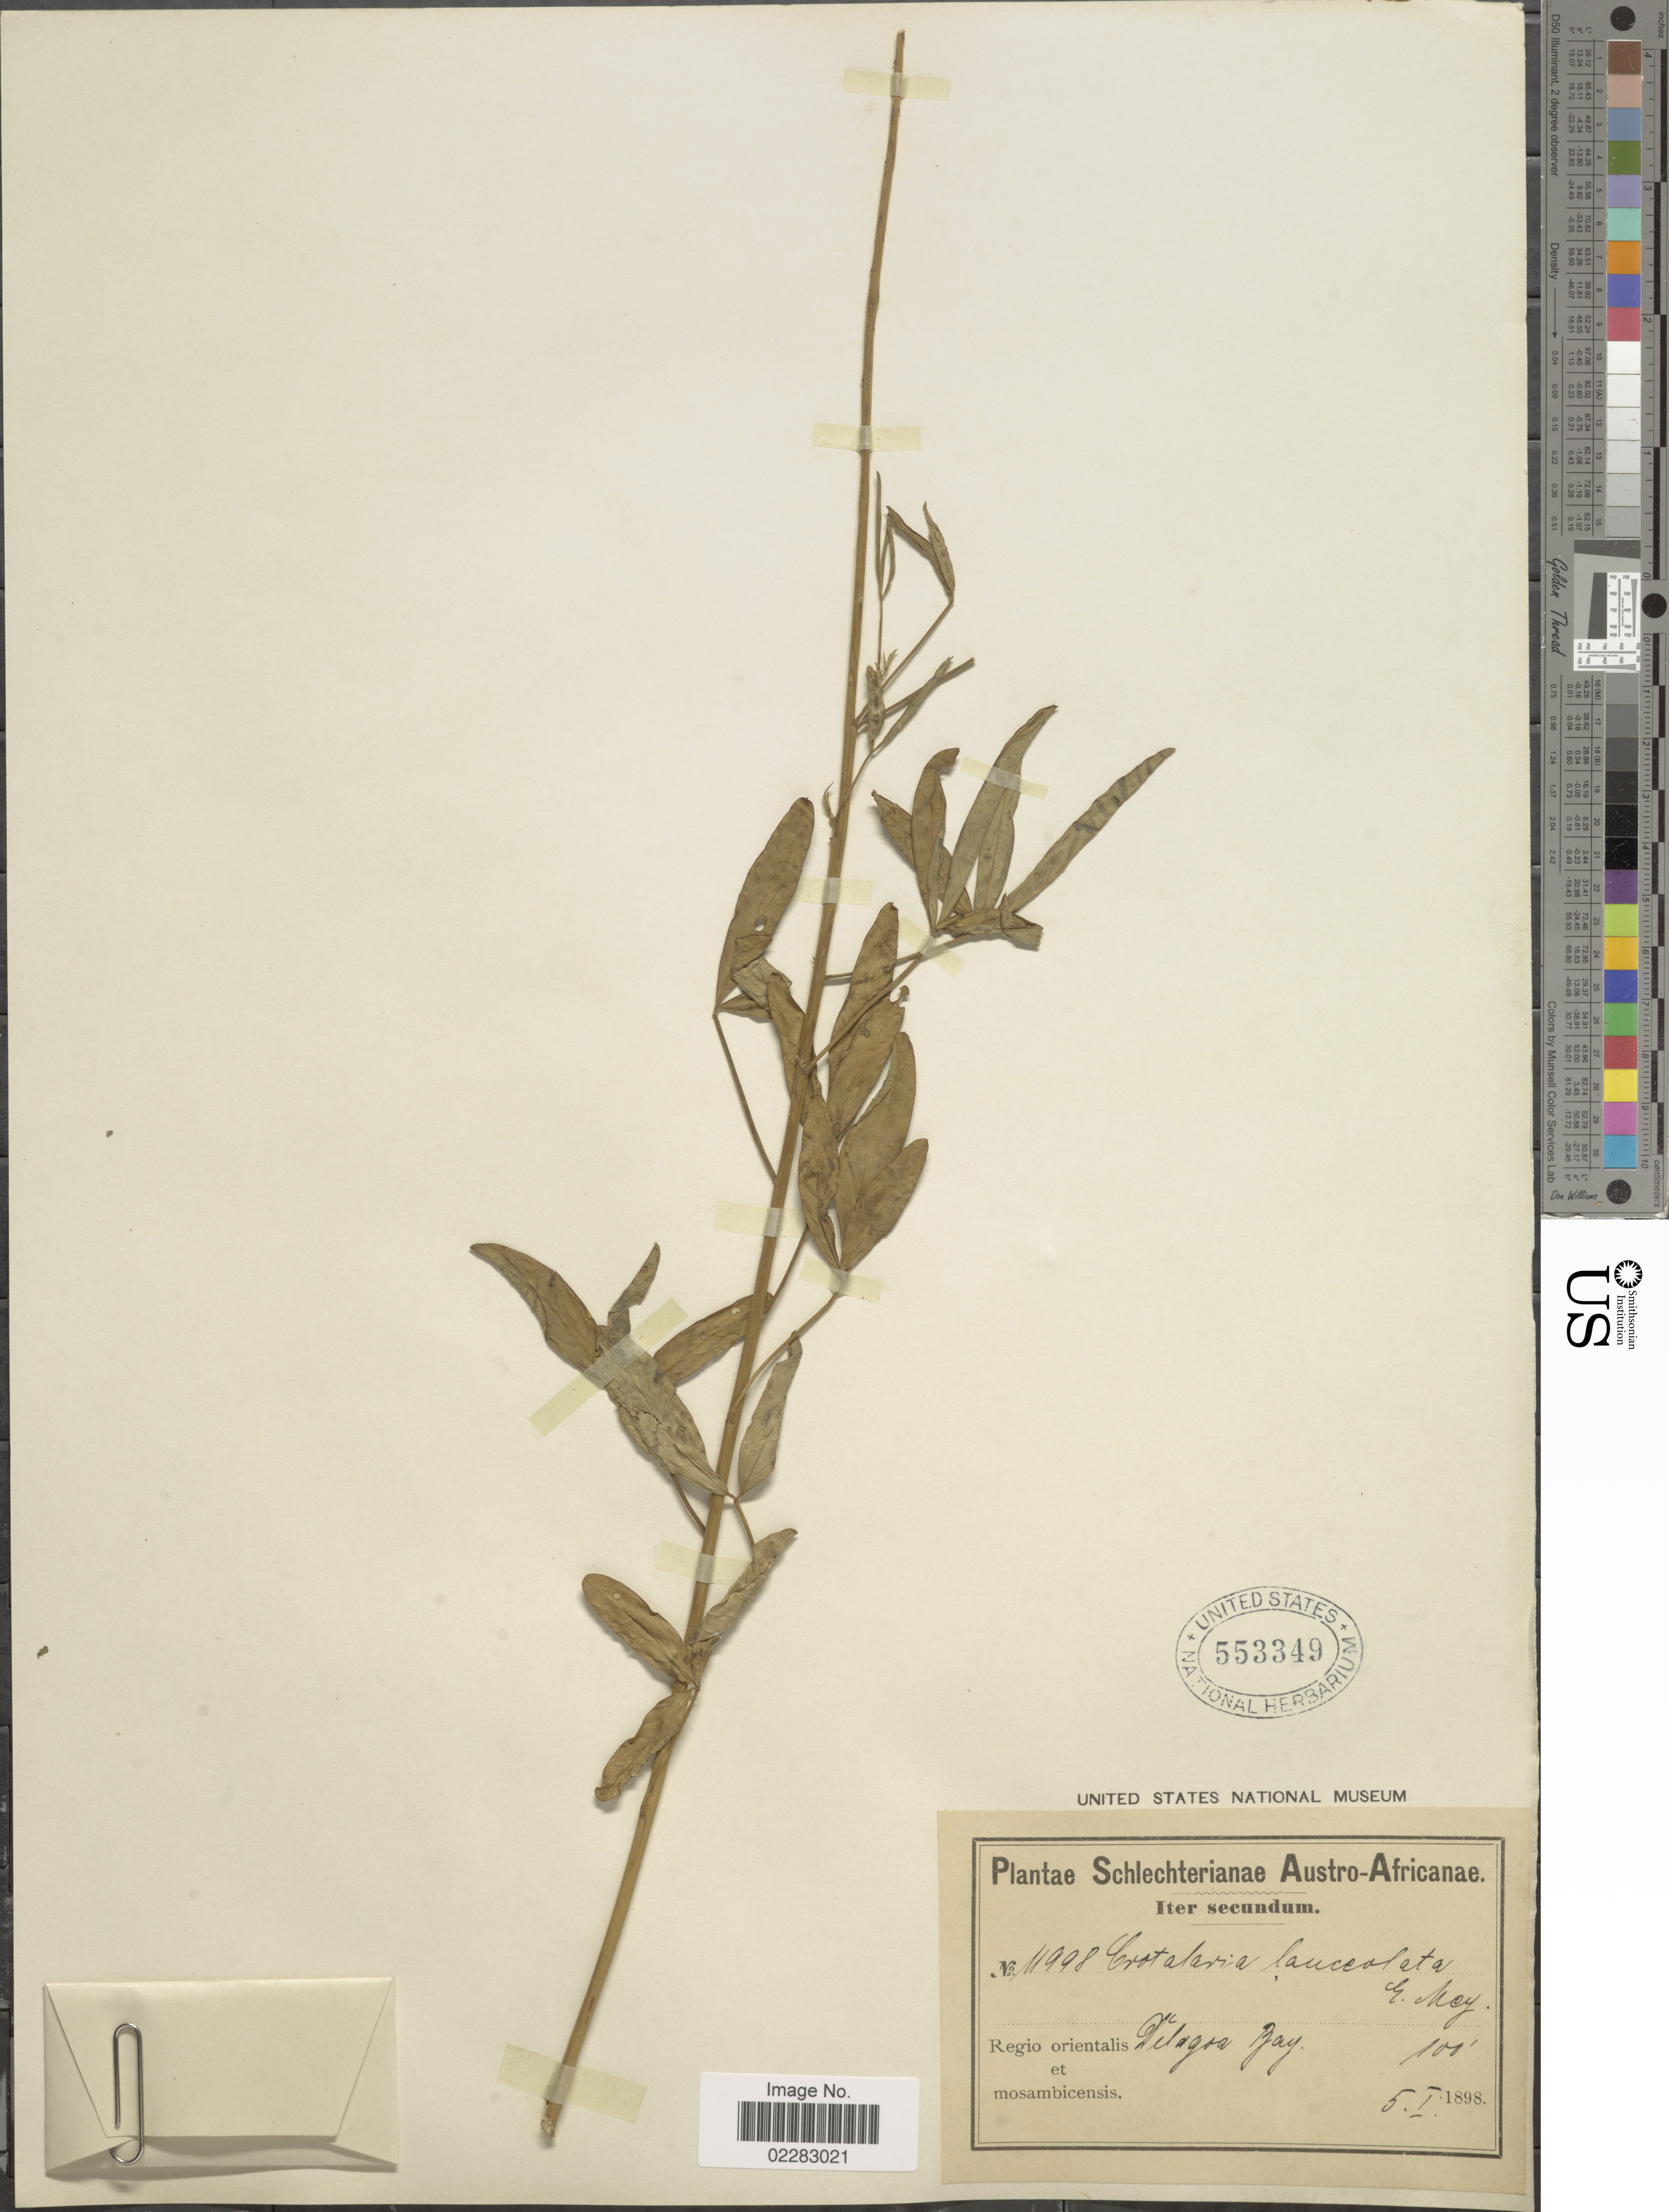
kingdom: Plantae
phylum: Tracheophyta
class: Magnoliopsida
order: Fabales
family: Fabaceae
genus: Crotalaria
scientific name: Crotalaria lanceolata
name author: E. Mey.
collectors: Schlechter, --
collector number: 11998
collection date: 1898-01-05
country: Mozambique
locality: Austro-Africanae, Iter secundum, regio orientalis et mosambicensis, Delagoa Bay.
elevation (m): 30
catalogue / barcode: US 553349